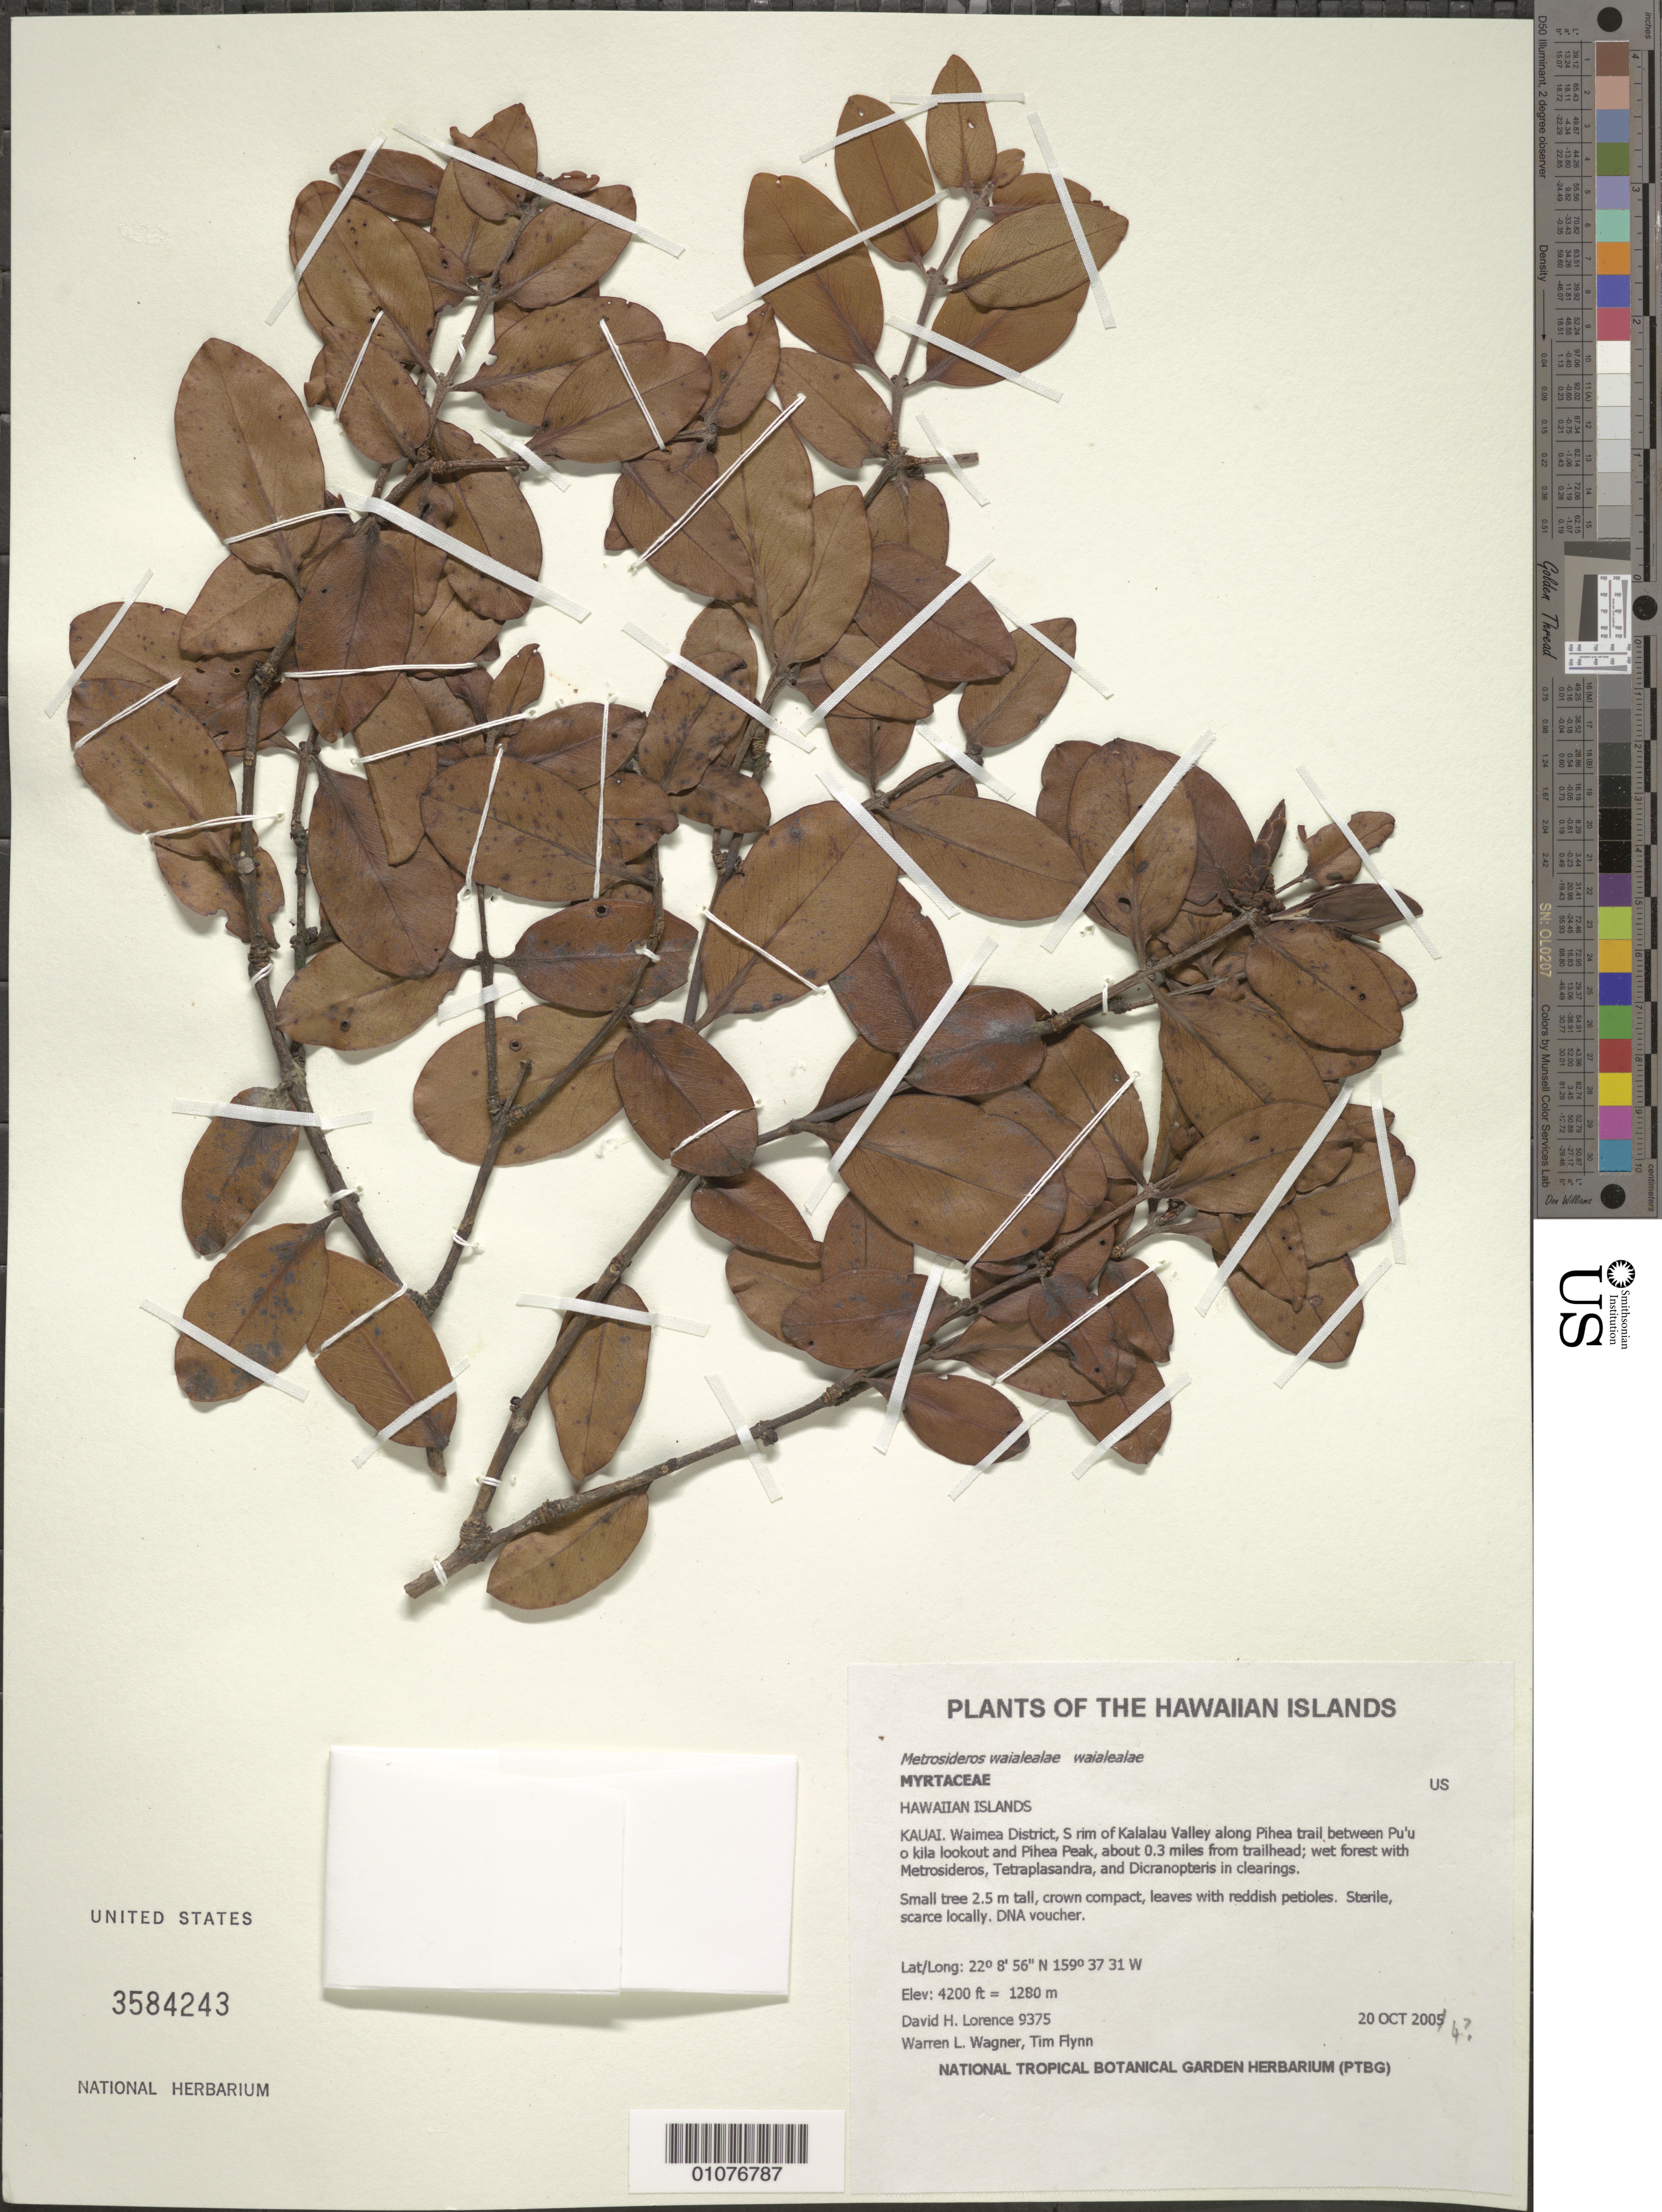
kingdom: Plantae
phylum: Tracheophyta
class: Magnoliopsida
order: Myrtales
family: Myrtaceae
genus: Metrosideros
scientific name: Metrosideros waialealae var. waialealae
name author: (Rock) Rock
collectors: D. Lorence, W. L. Wagner & T. W. Flynn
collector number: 9375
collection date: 2004-10-20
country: United States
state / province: Hawaii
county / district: Kauai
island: Kaua'i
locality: Waimea District, S rim of Kalalau Valley along Pihea trail between Pu'u o kila lookout and Pihea Peak, about 0.3 miles from trailhead.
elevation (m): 1280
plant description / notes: Date corrected to 2004 using W. L. Wagner fieldnotes.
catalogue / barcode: US 3584243